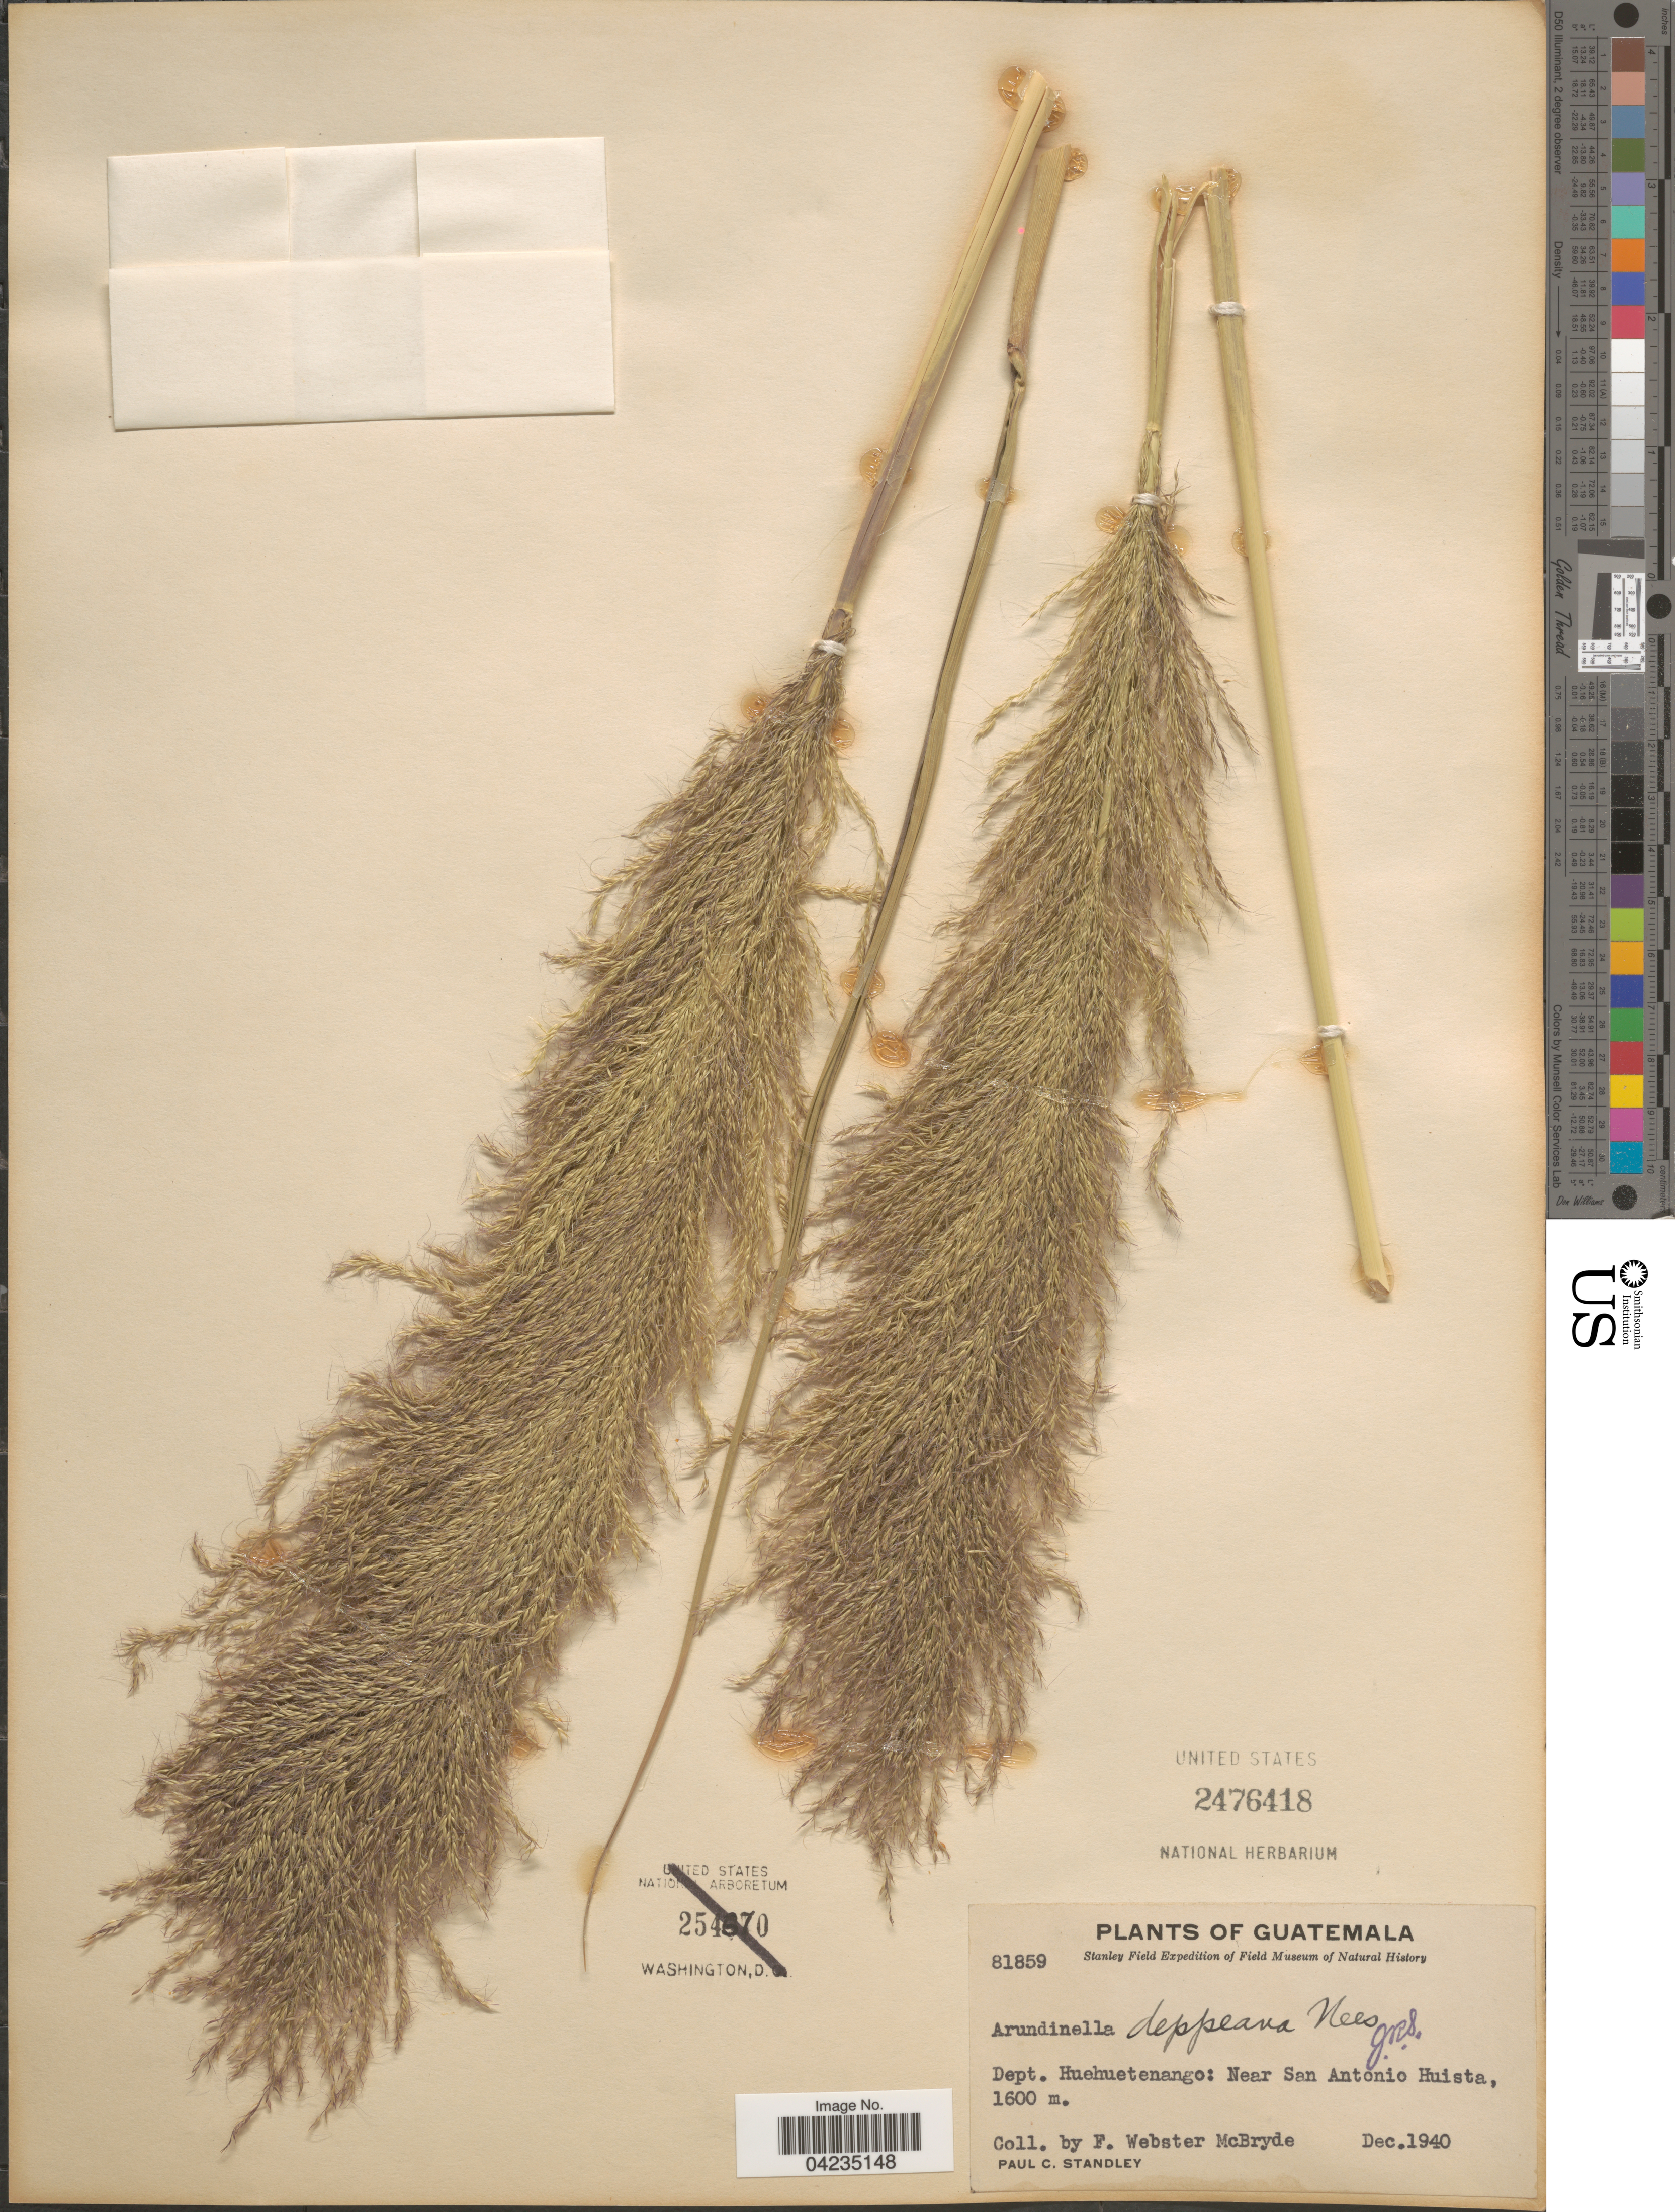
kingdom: Plantae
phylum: Tracheophyta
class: Liliopsida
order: Poales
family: Poaceae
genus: Arundinella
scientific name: Arundinella deppeana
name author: Nees ex Steud.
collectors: F. McBryde & P. C. Standley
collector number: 81859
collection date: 1940-12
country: Guatemala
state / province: Huehuetenango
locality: Stanley Field Expedition. Dept. Huehuetenango: Near San Antonio Huista.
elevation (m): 1600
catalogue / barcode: US 2476418